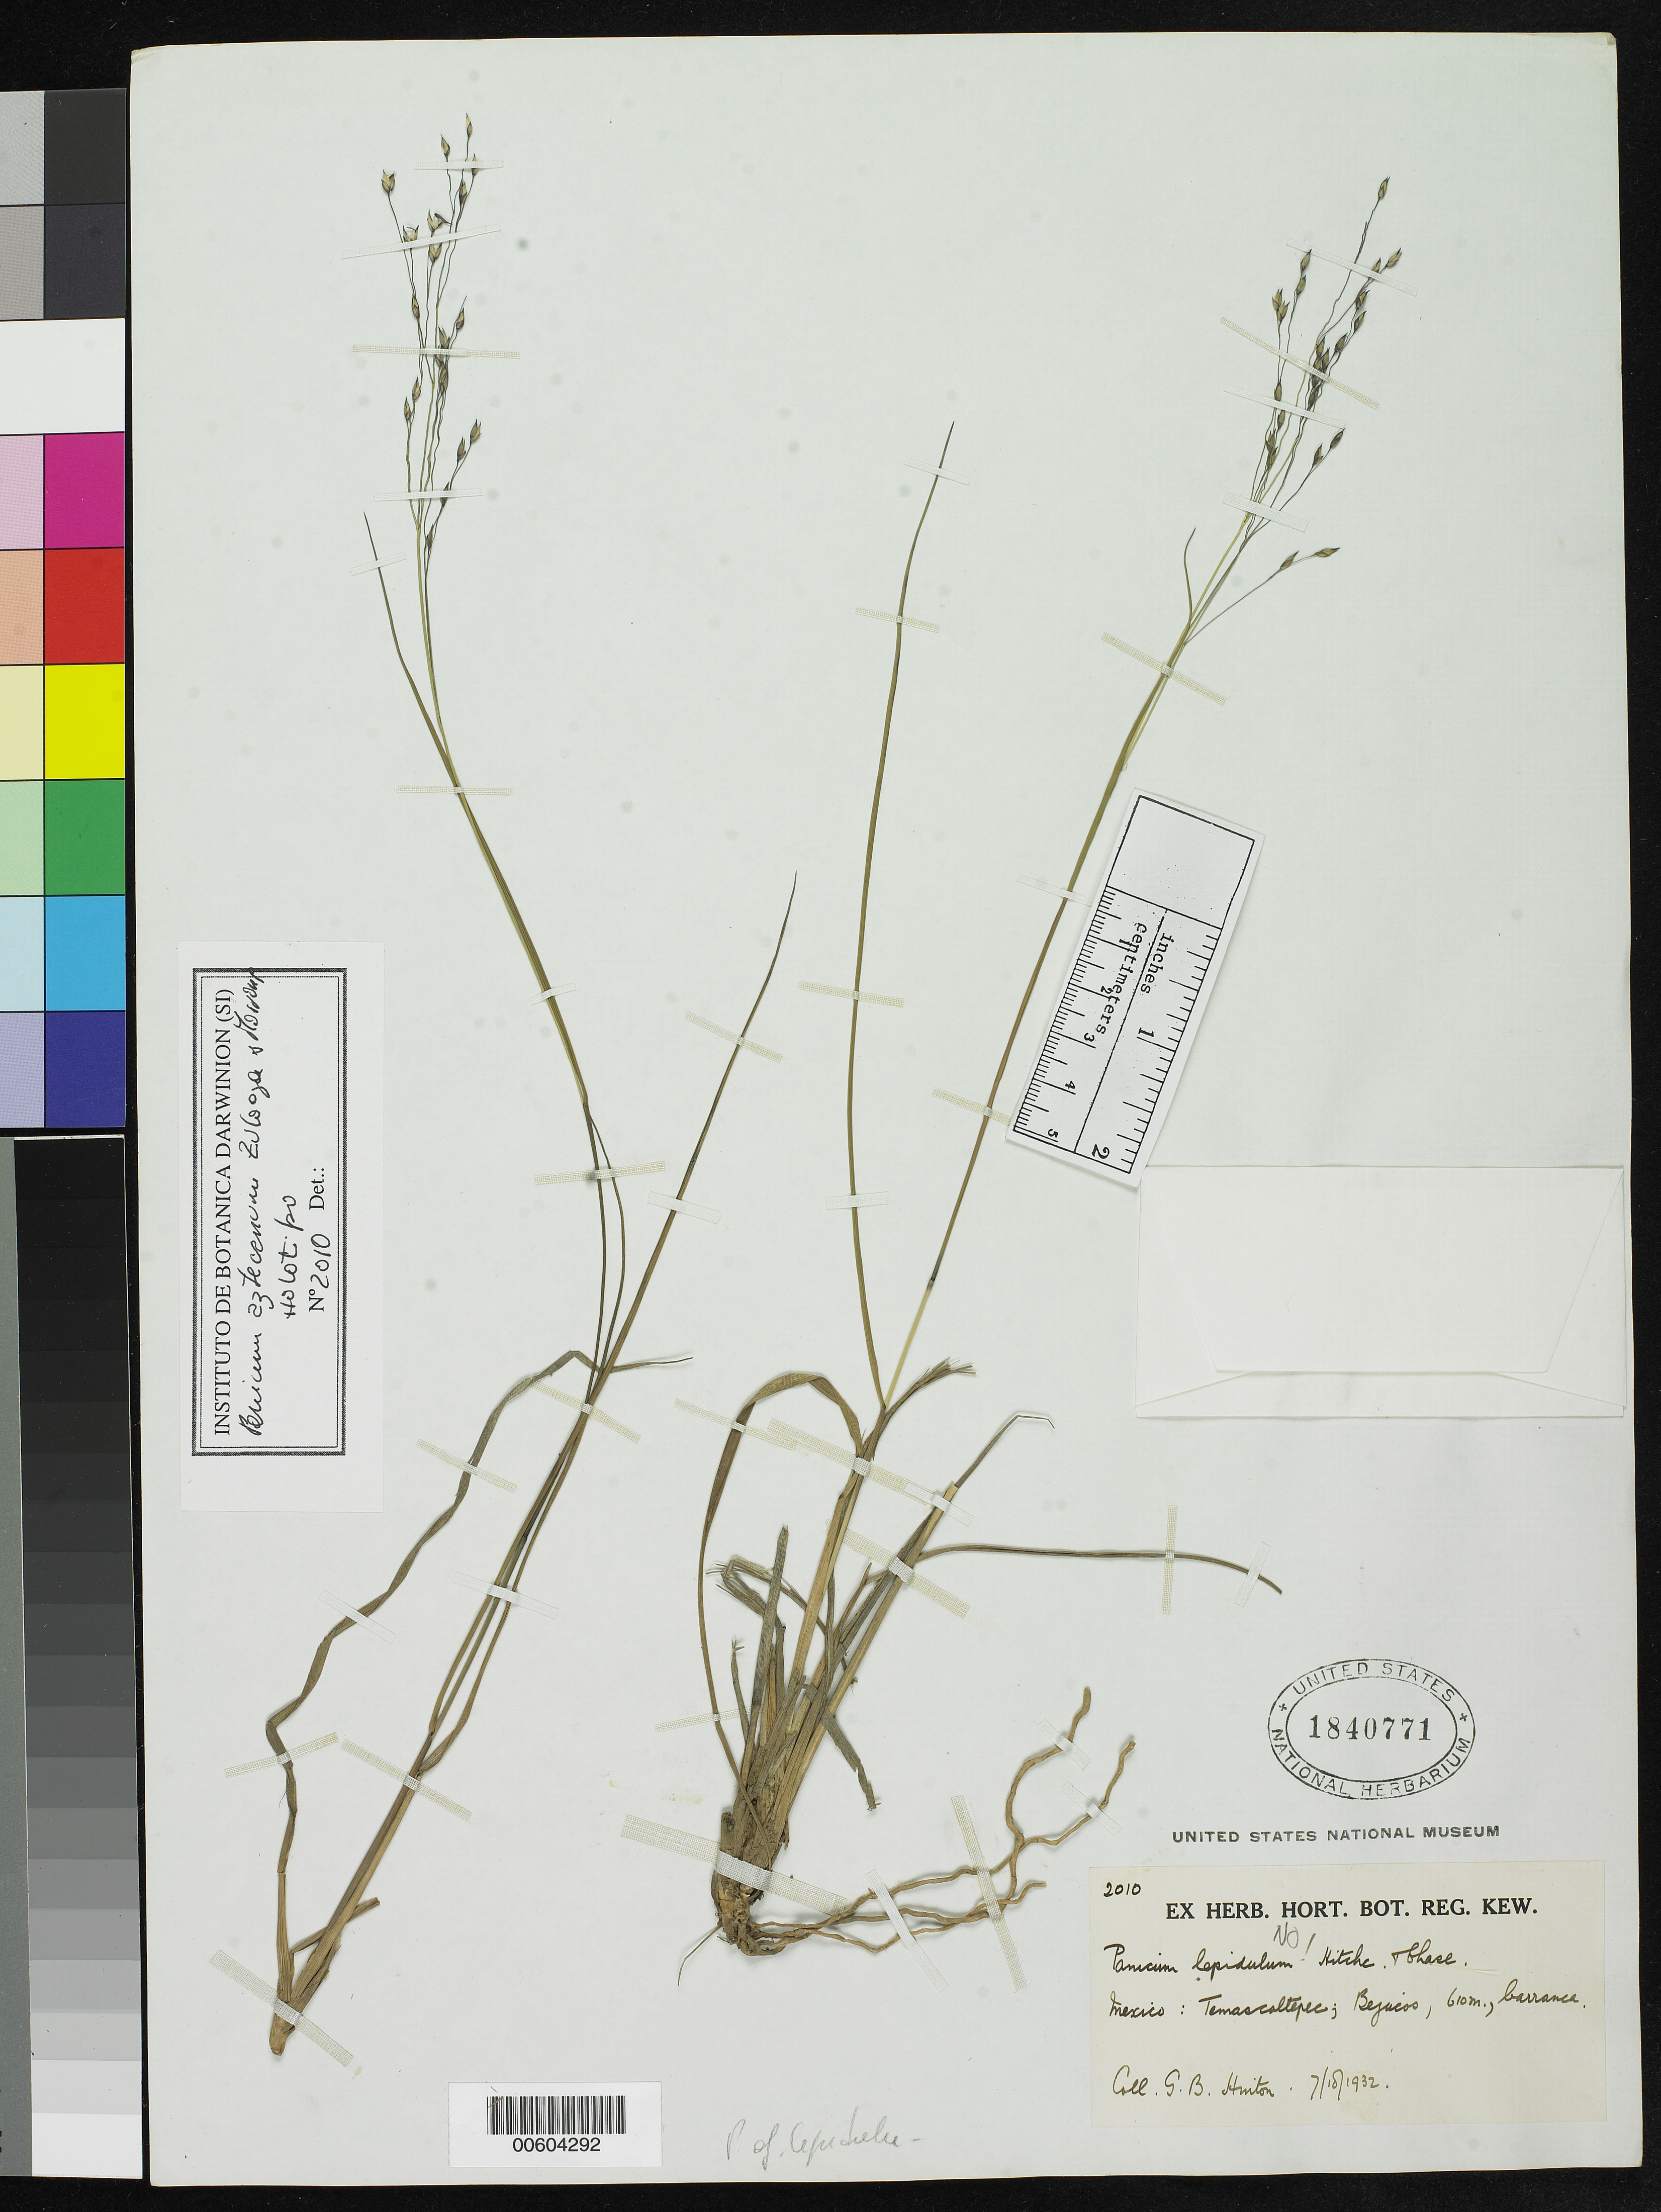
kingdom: Plantae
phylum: Tracheophyta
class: Liliopsida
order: Poales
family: Poaceae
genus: Panicum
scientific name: Panicum aztecanum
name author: Zuloaga & Morrone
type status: Holotype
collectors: G. B. Hinton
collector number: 2010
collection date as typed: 07 Oct 1932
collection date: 1932-10-07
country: Mexico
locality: E of Monserrat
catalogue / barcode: US 1840771